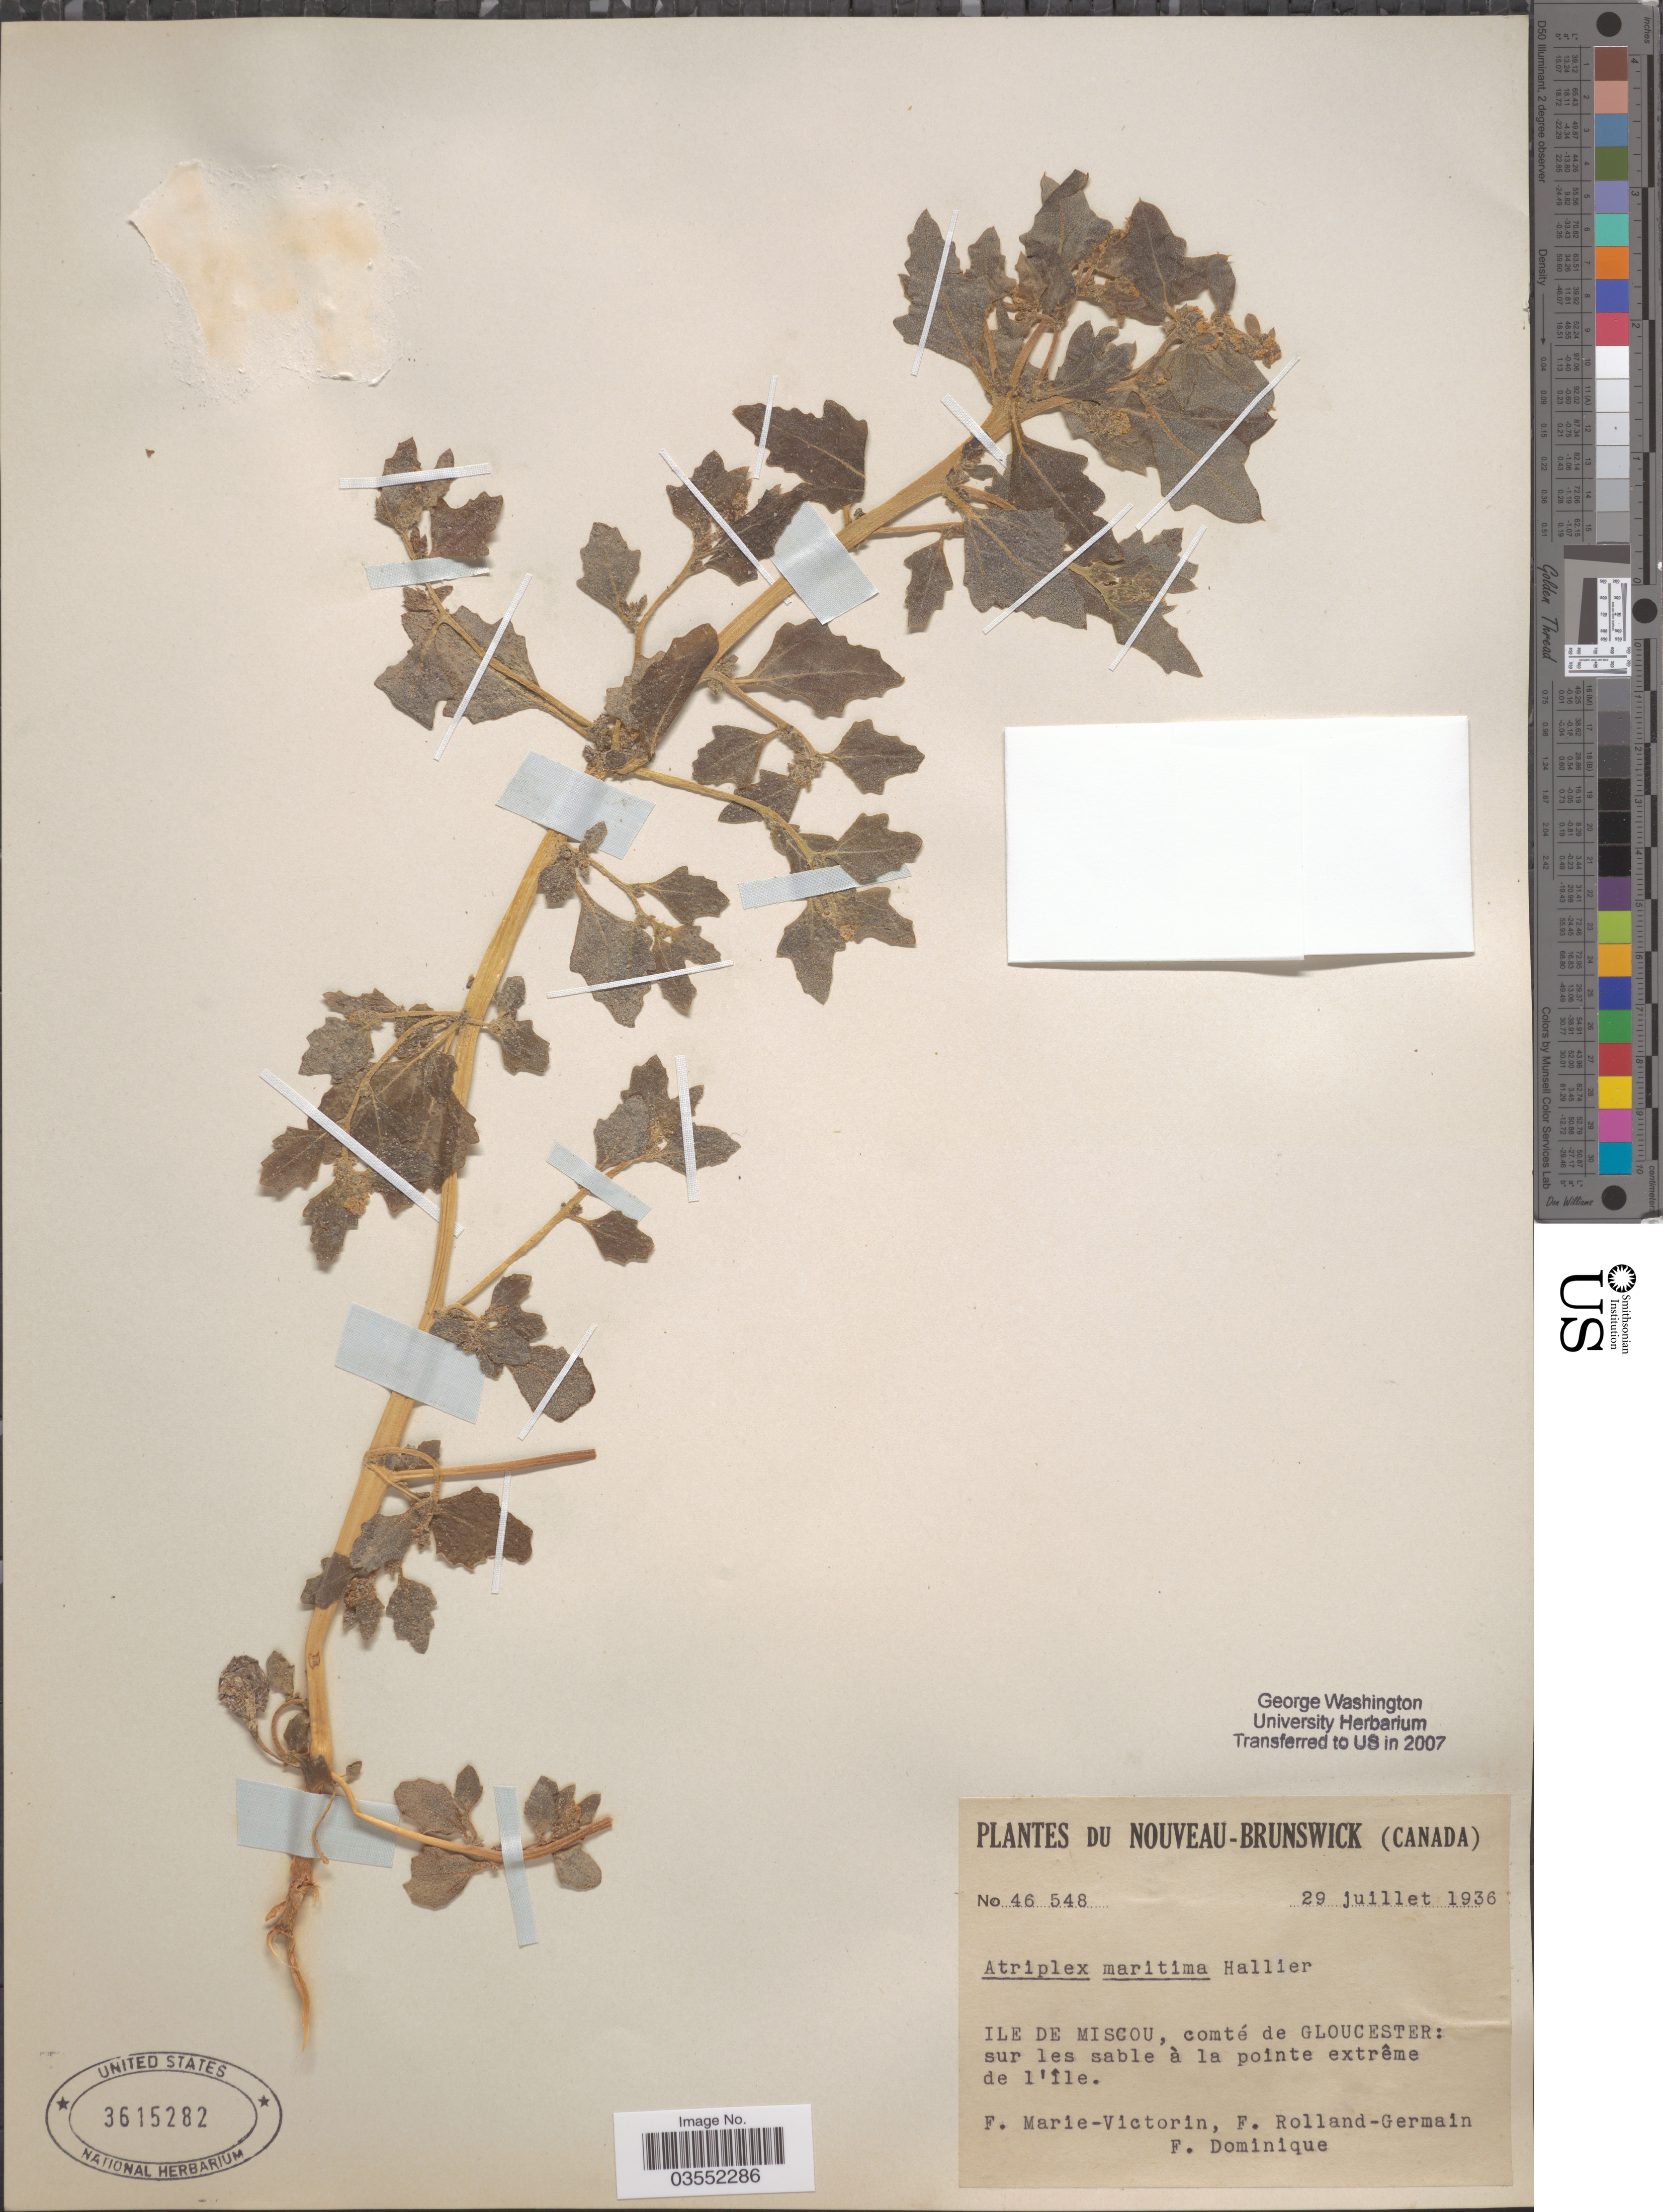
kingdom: Plantae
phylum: Tracheophyta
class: Magnoliopsida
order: Caryophyllales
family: Amaranthaceae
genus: Atriplex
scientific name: Atriplex maritima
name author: Pall.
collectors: F. Marie-Victorin, Rolland-Germain & F. Dominique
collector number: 46548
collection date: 1936-07-29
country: Canada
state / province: New Brunswick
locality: Nouveau-Brunswick. Ile de Miscou, comté de Gloucester: sur les sable à la pointe extrême de l'île.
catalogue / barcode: US 3615282